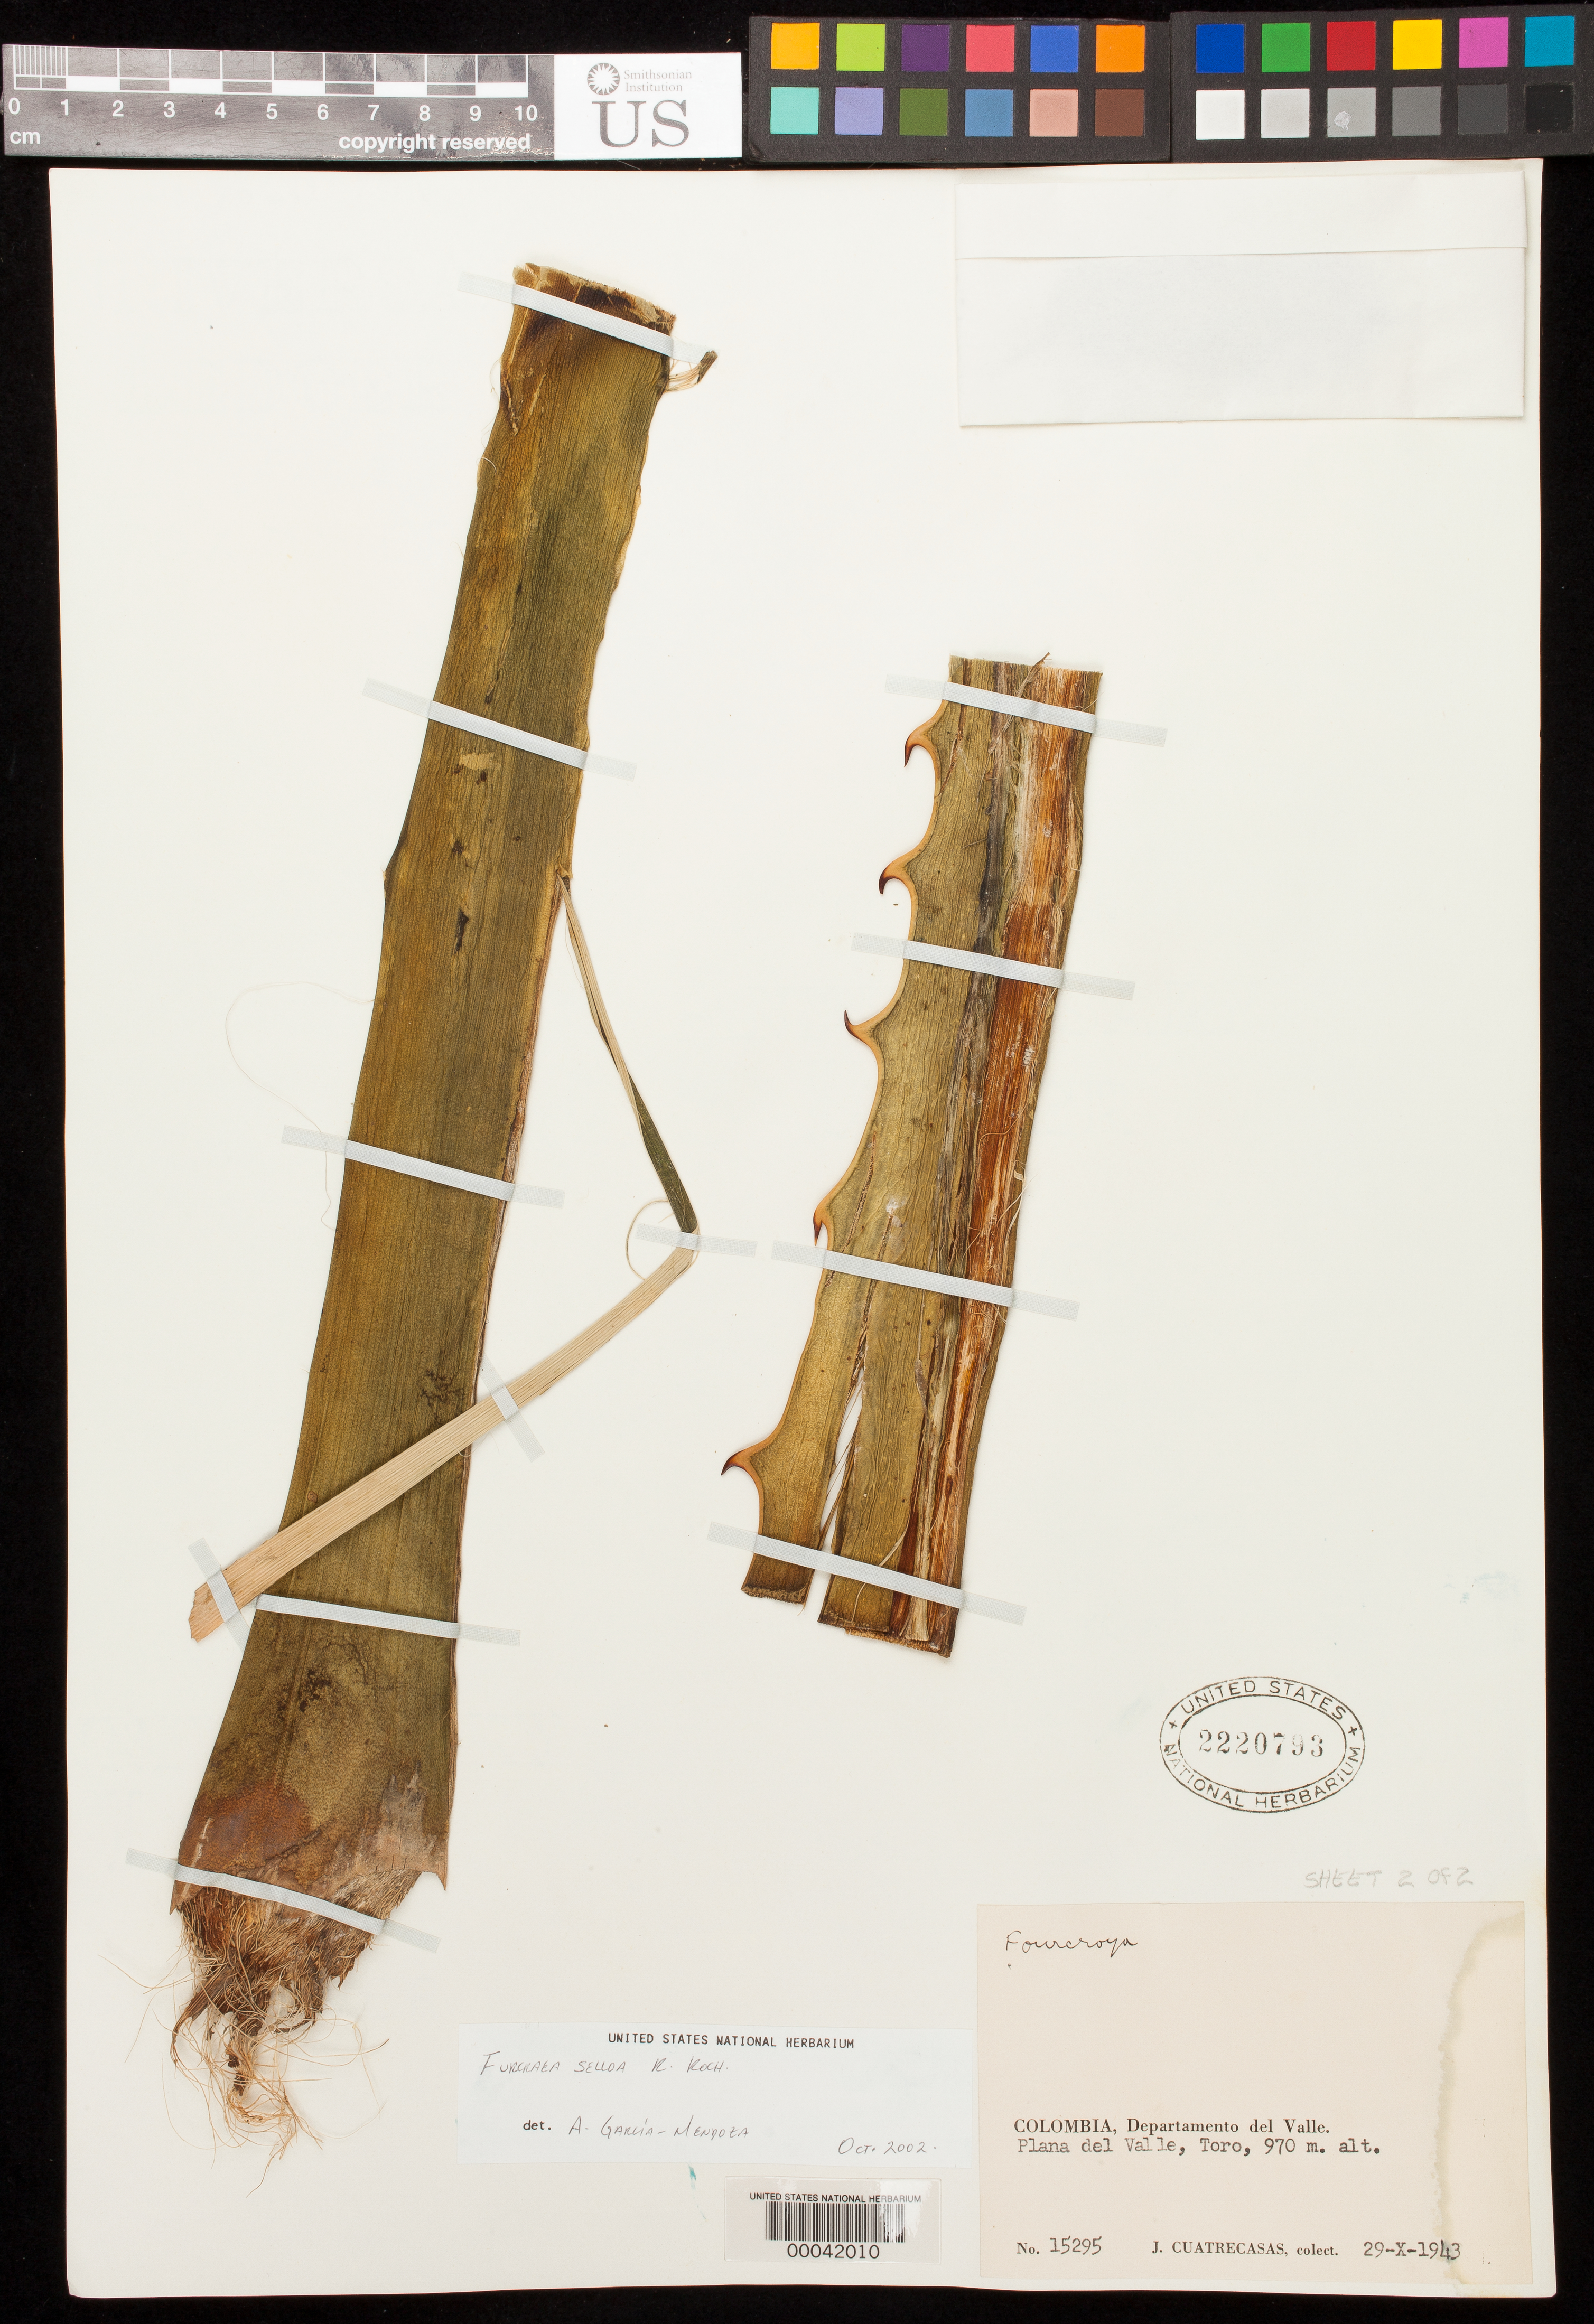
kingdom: Plantae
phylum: Tracheophyta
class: Liliopsida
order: Asparagales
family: Asparagaceae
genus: Furcraea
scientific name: Furcraea selloa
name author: K. Koch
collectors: J. Cuatrecasas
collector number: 15295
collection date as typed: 29 Oct 1943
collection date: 1943-10-29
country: Colombia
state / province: Valle del Cauca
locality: Plana del Valle, Toro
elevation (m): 970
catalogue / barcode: US 2220793